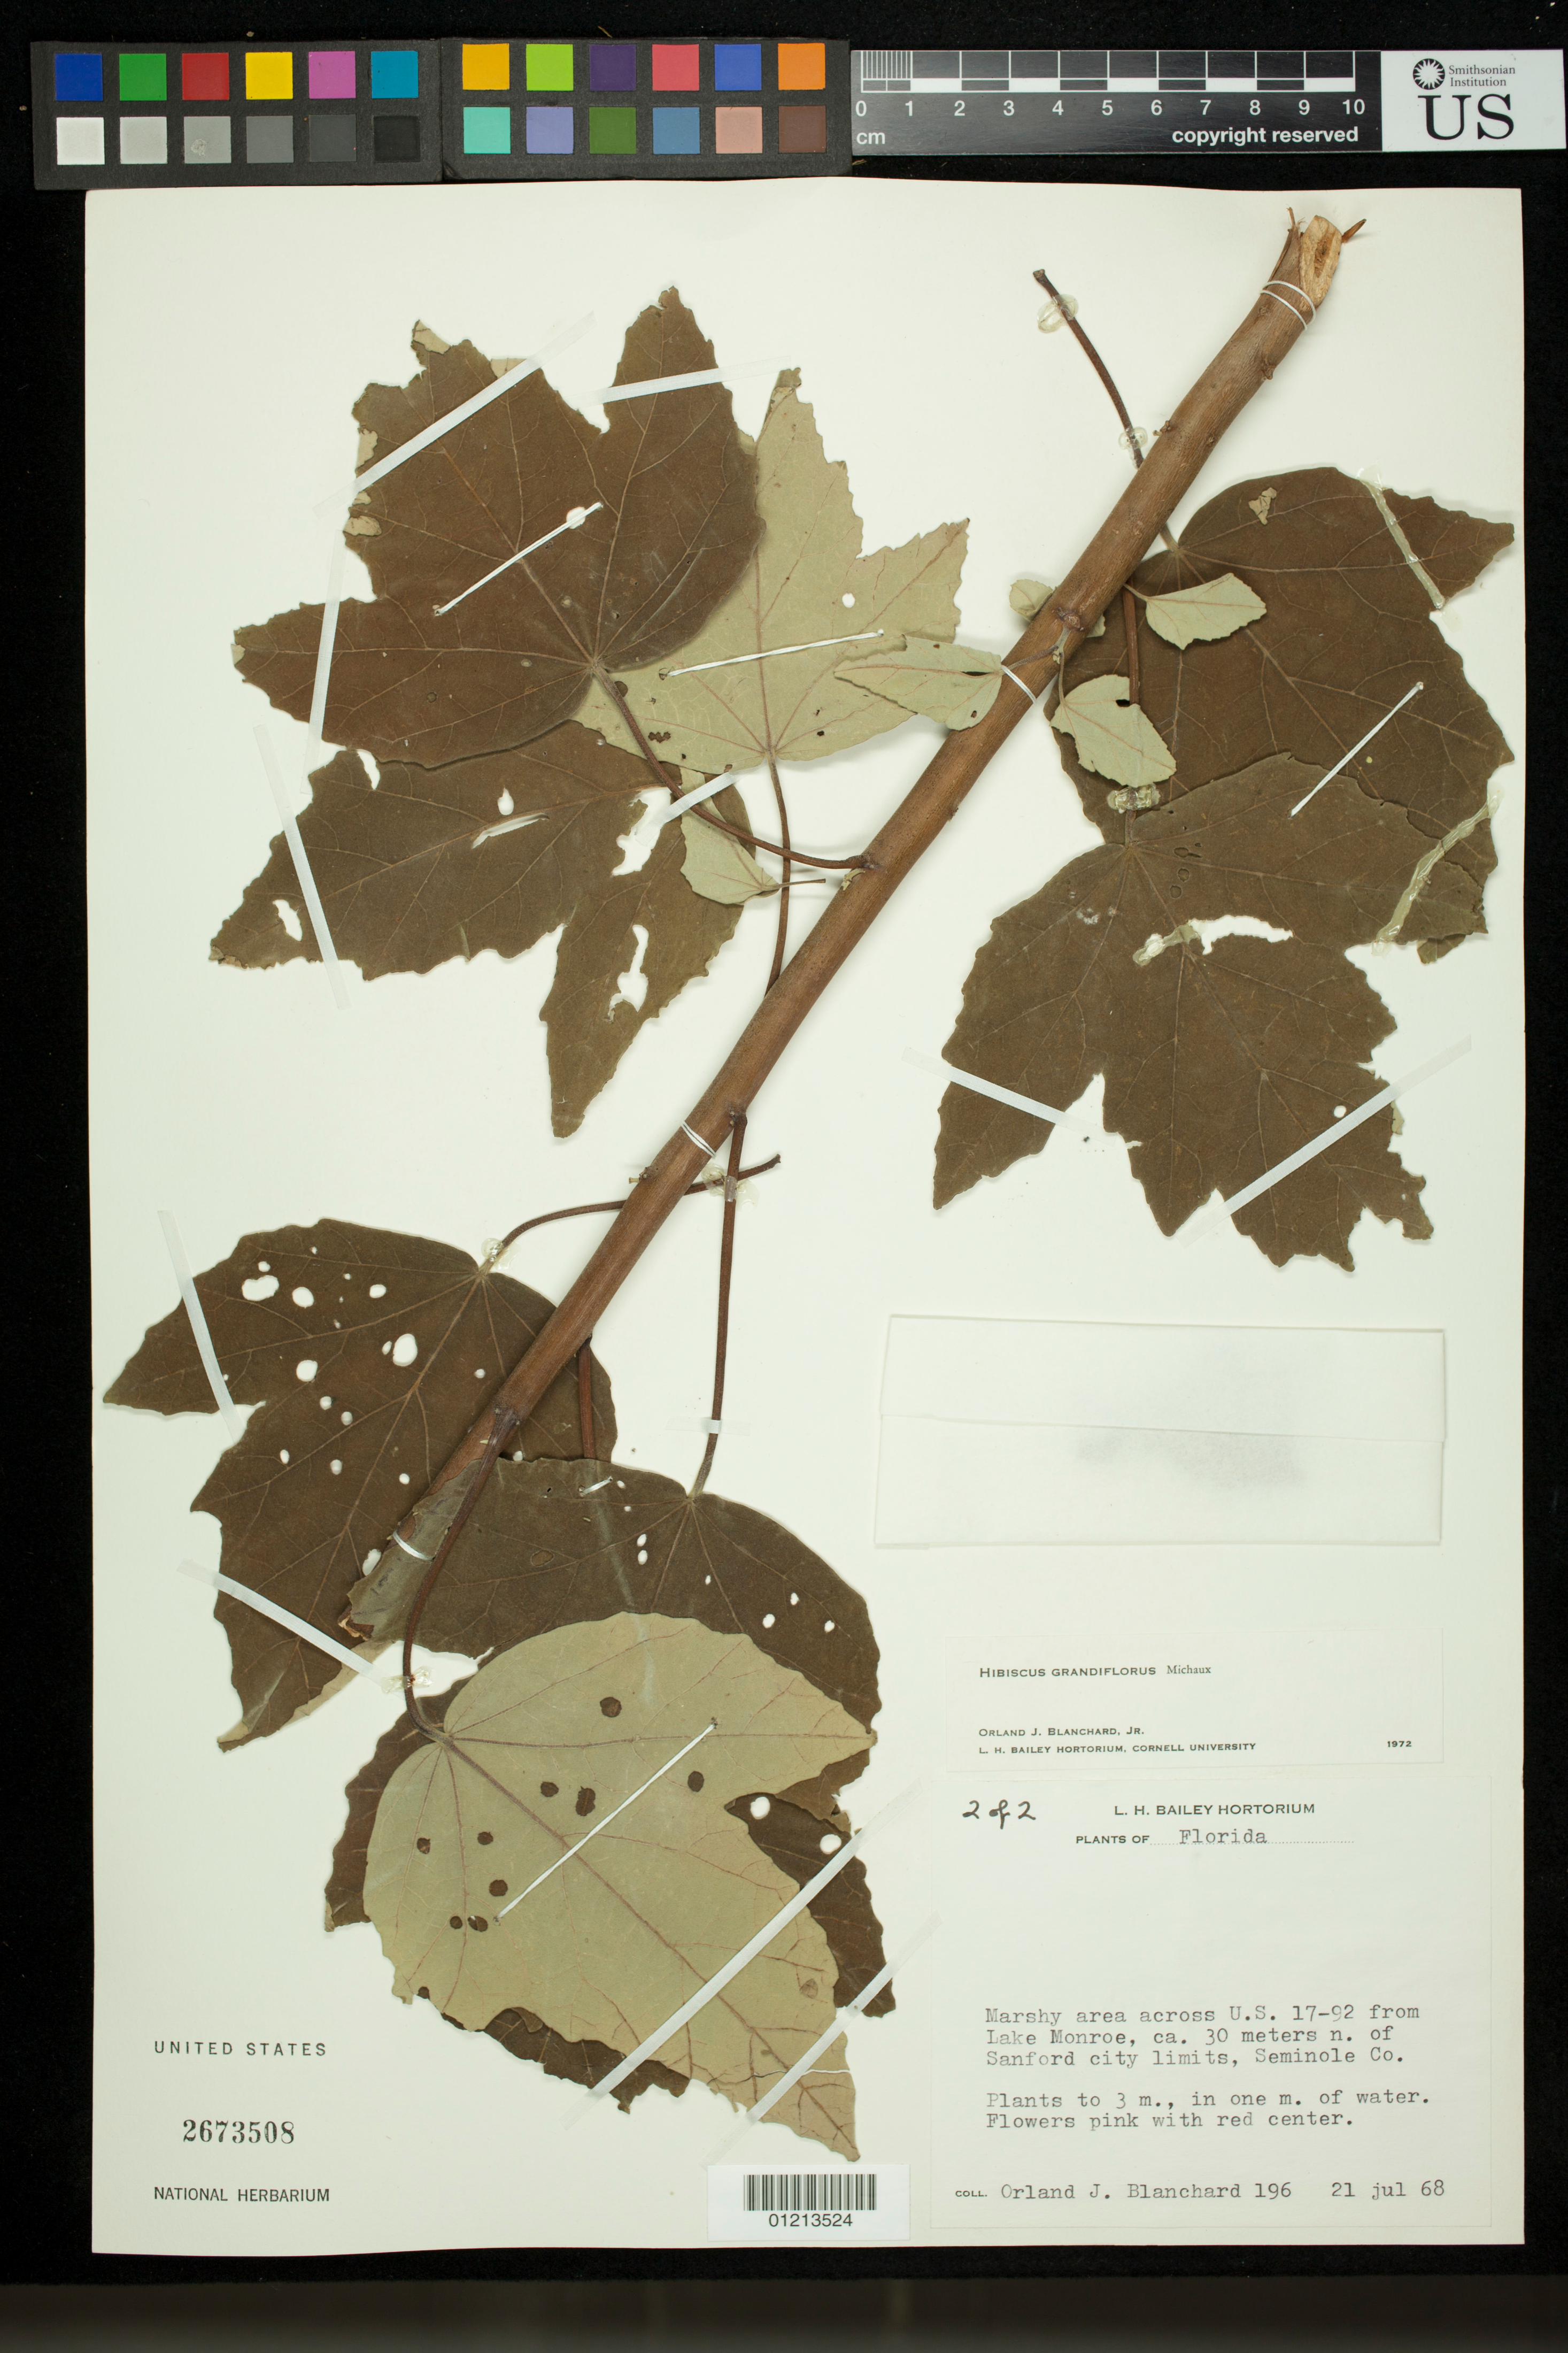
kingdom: Plantae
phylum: Tracheophyta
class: Magnoliopsida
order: Malvales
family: Malvaceae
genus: Hibiscus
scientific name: Hibiscus grandiflorus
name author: Michx.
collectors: O. J. Blanchard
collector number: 196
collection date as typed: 21 Jul 1968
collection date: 1968-07-21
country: United States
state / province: Florida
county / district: Seminole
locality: Marshy area across U.S. 17-92 from Lake Monroe, ca. 30 meters n. of Sanford city limits, Seminole Co.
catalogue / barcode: US 2673508